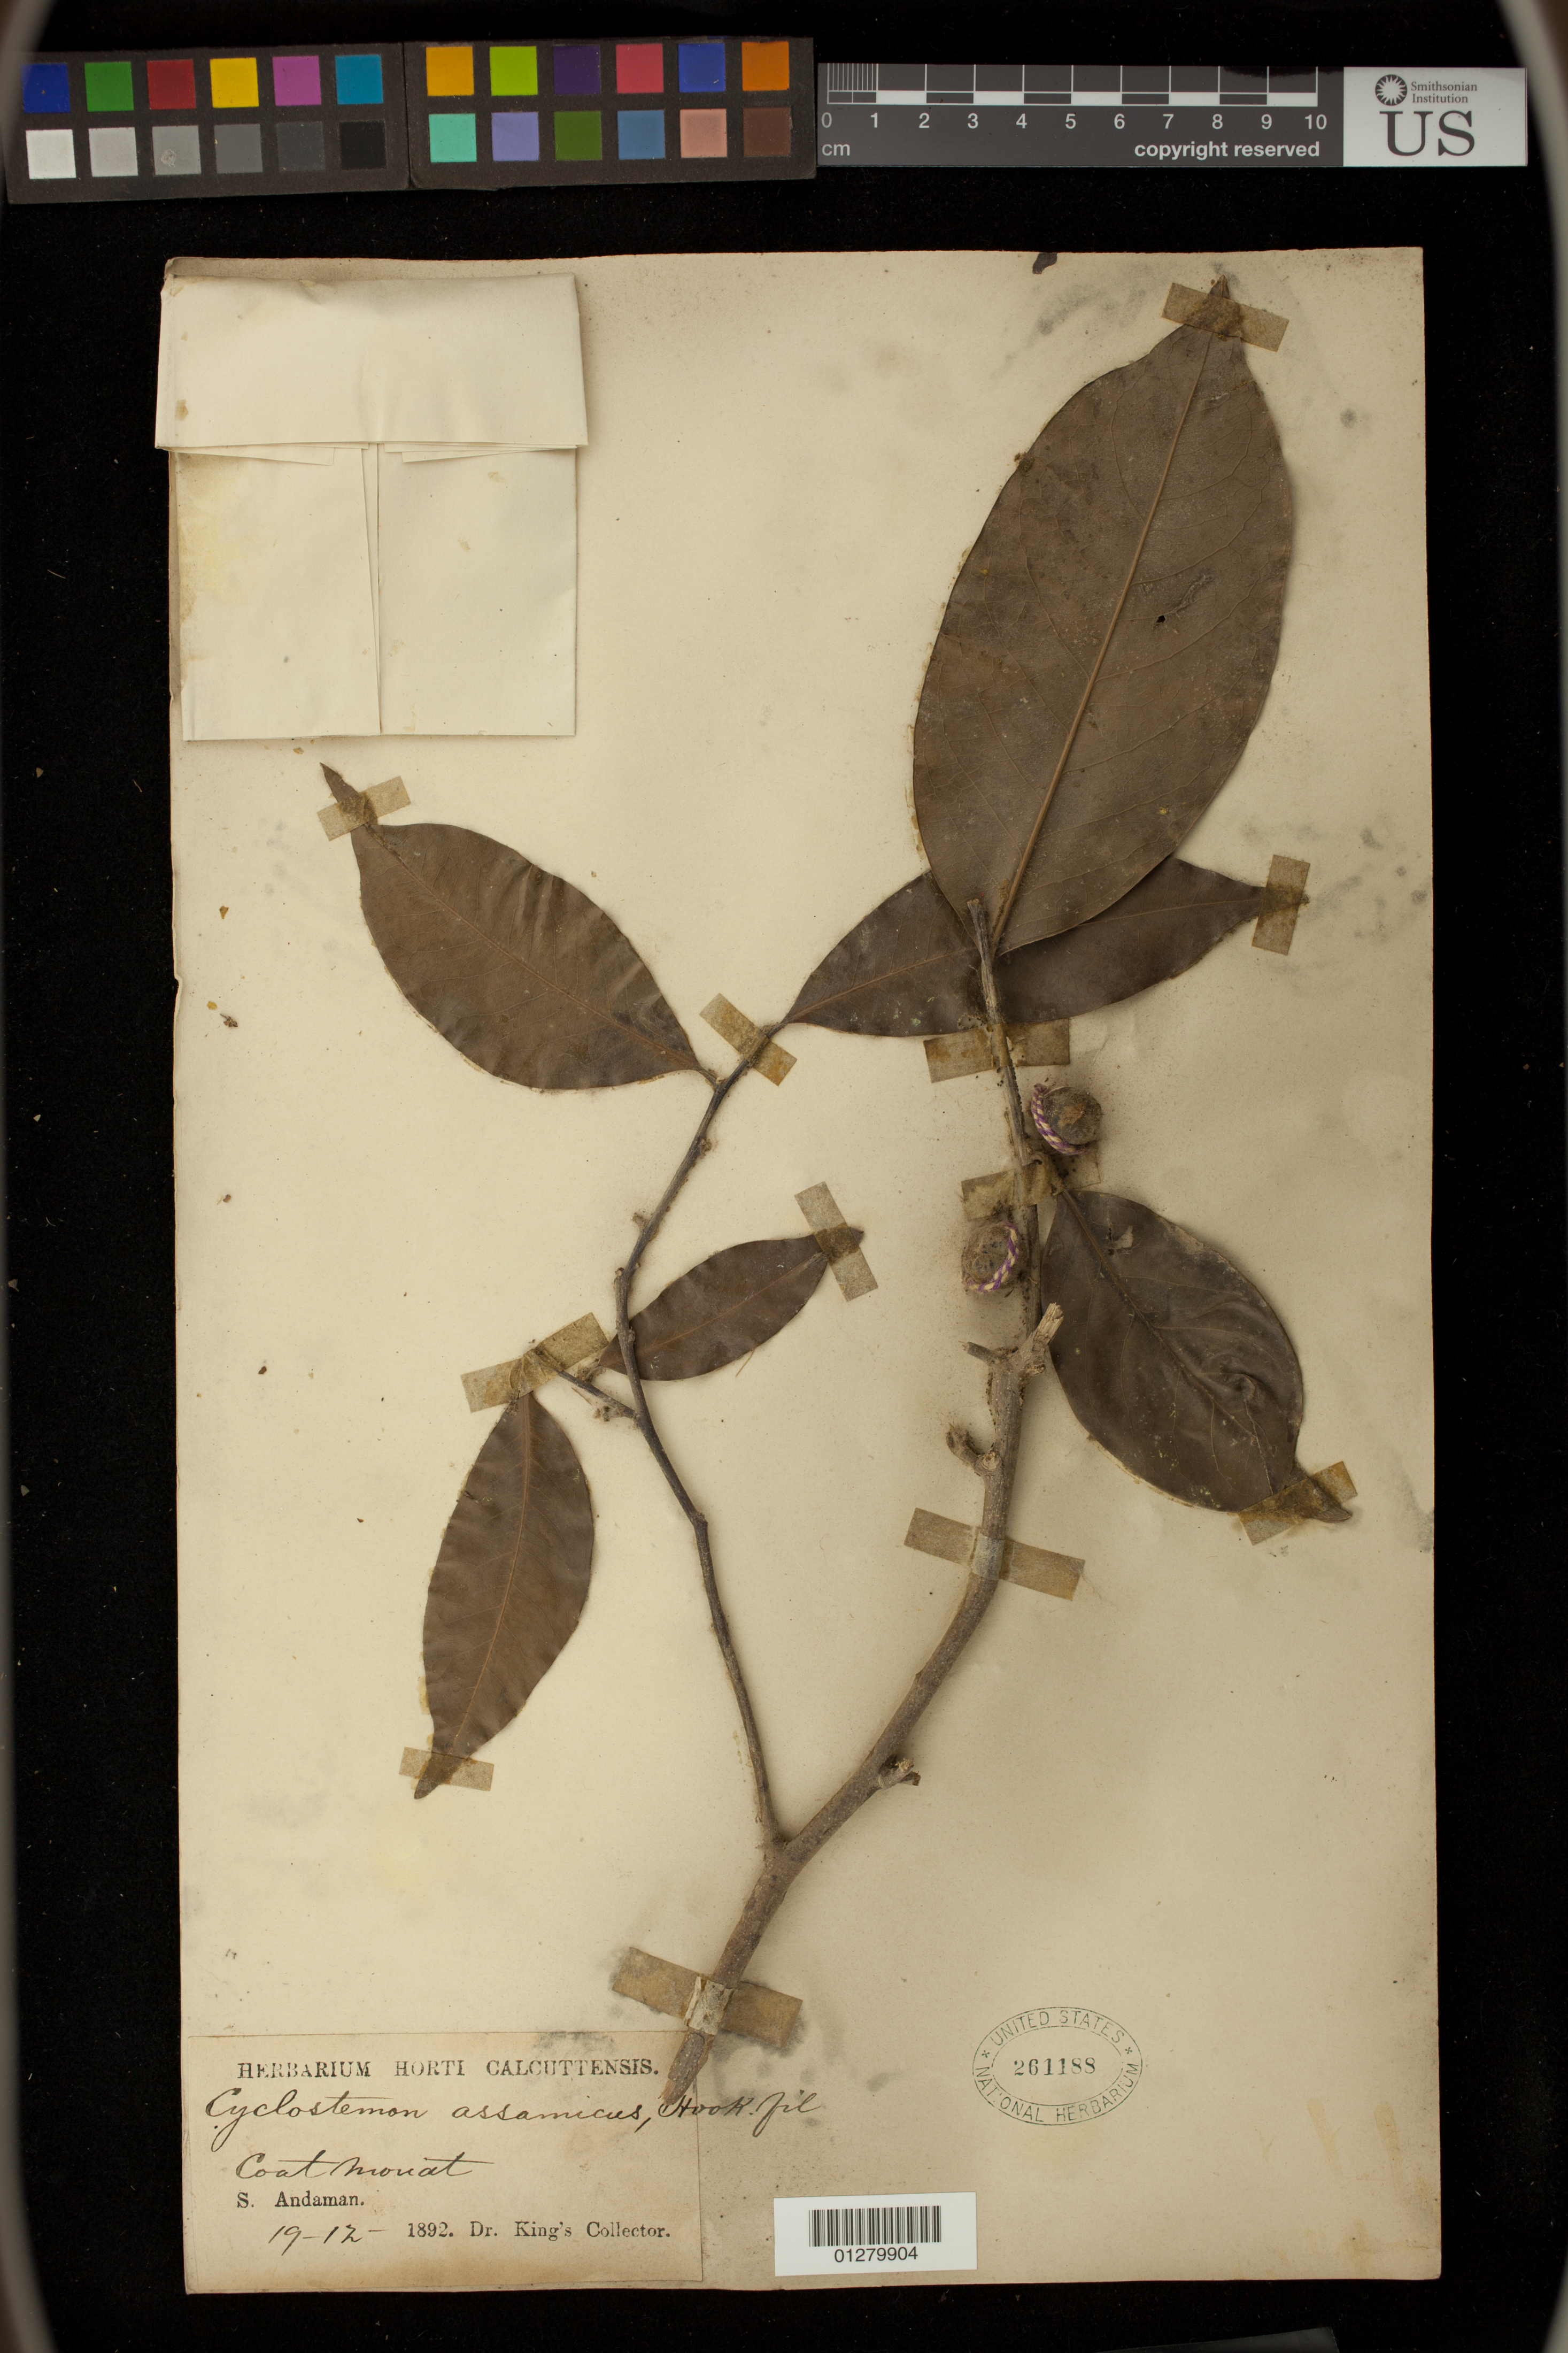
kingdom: Plantae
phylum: Tracheophyta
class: Magnoliopsida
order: Malpighiales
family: Putranjivaceae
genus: Drypetes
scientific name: Drypetes assamica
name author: (Hook. f.) Pax & K. Hoffm.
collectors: Dr. King's collector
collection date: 1892-12-19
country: India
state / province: Andaman and Nicobar Islands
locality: S. Andaman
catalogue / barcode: US 261188